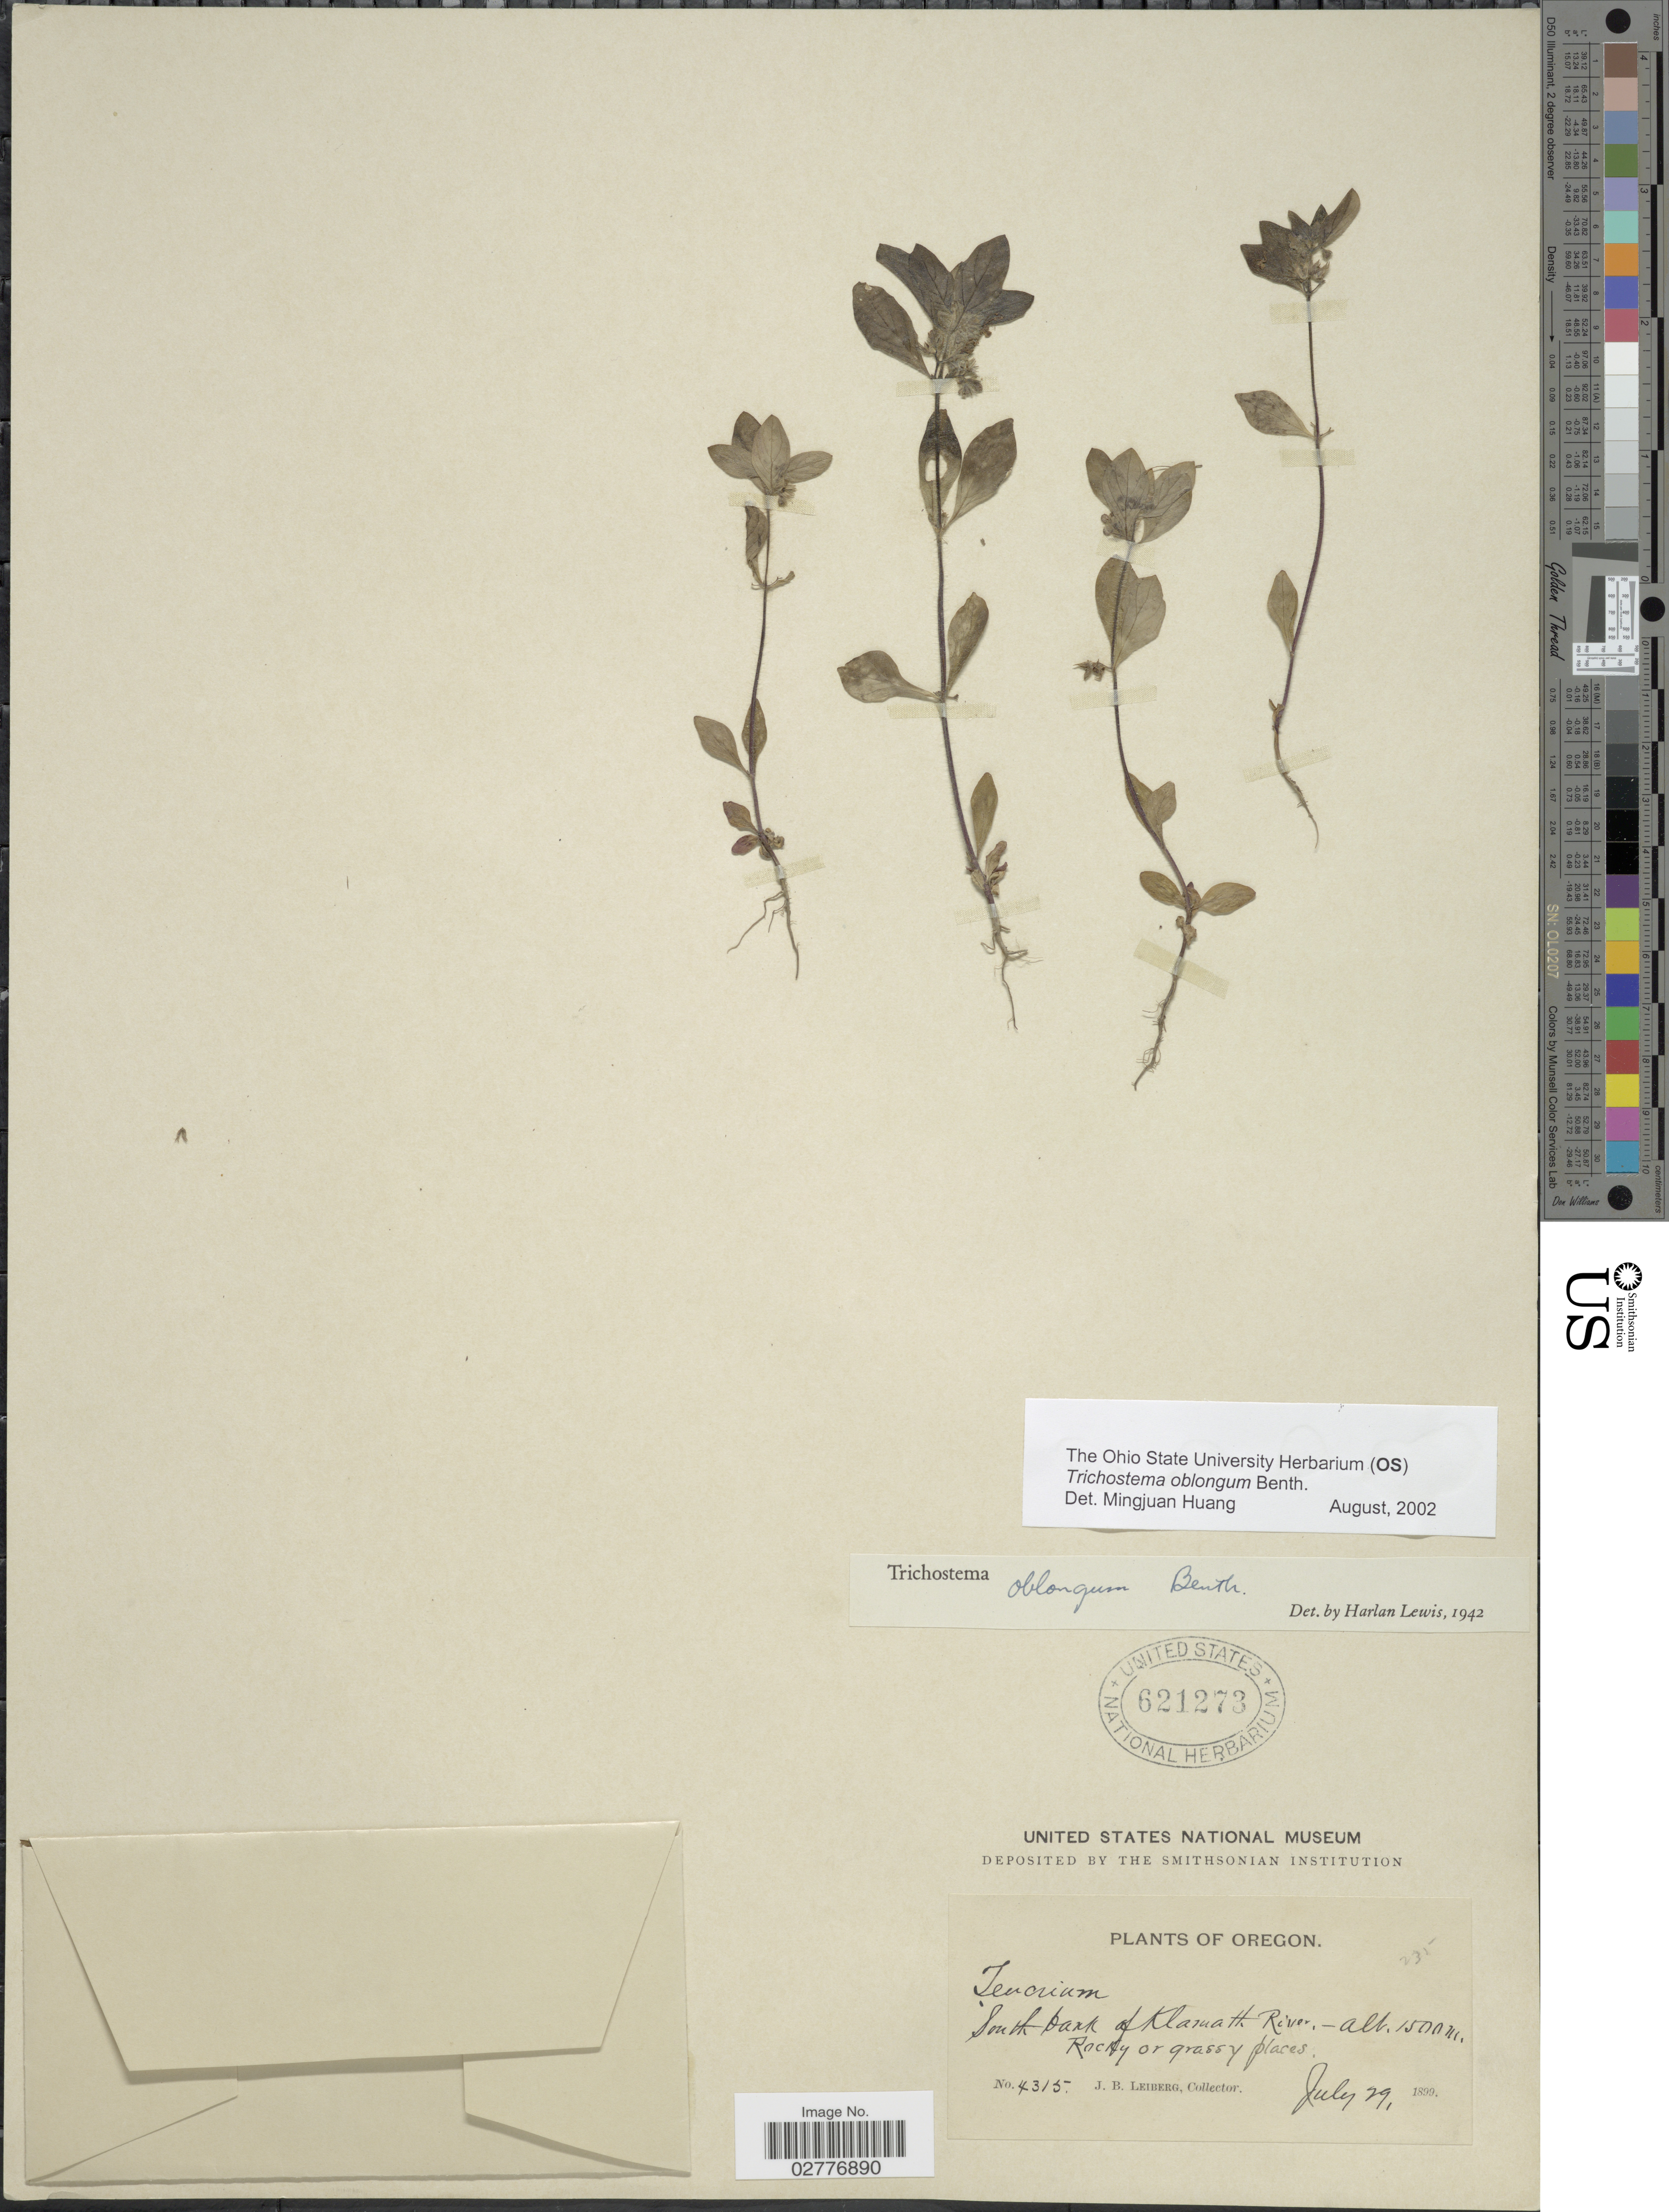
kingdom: Plantae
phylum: Tracheophyta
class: Magnoliopsida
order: Lamiales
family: Lamiaceae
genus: Trichostema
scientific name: Trichostema oblongum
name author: Benth.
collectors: J. B. Leiberg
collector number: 4315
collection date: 1899-07-29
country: United States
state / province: Oregon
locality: South bank of Klamath River.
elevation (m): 1500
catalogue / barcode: US 621273